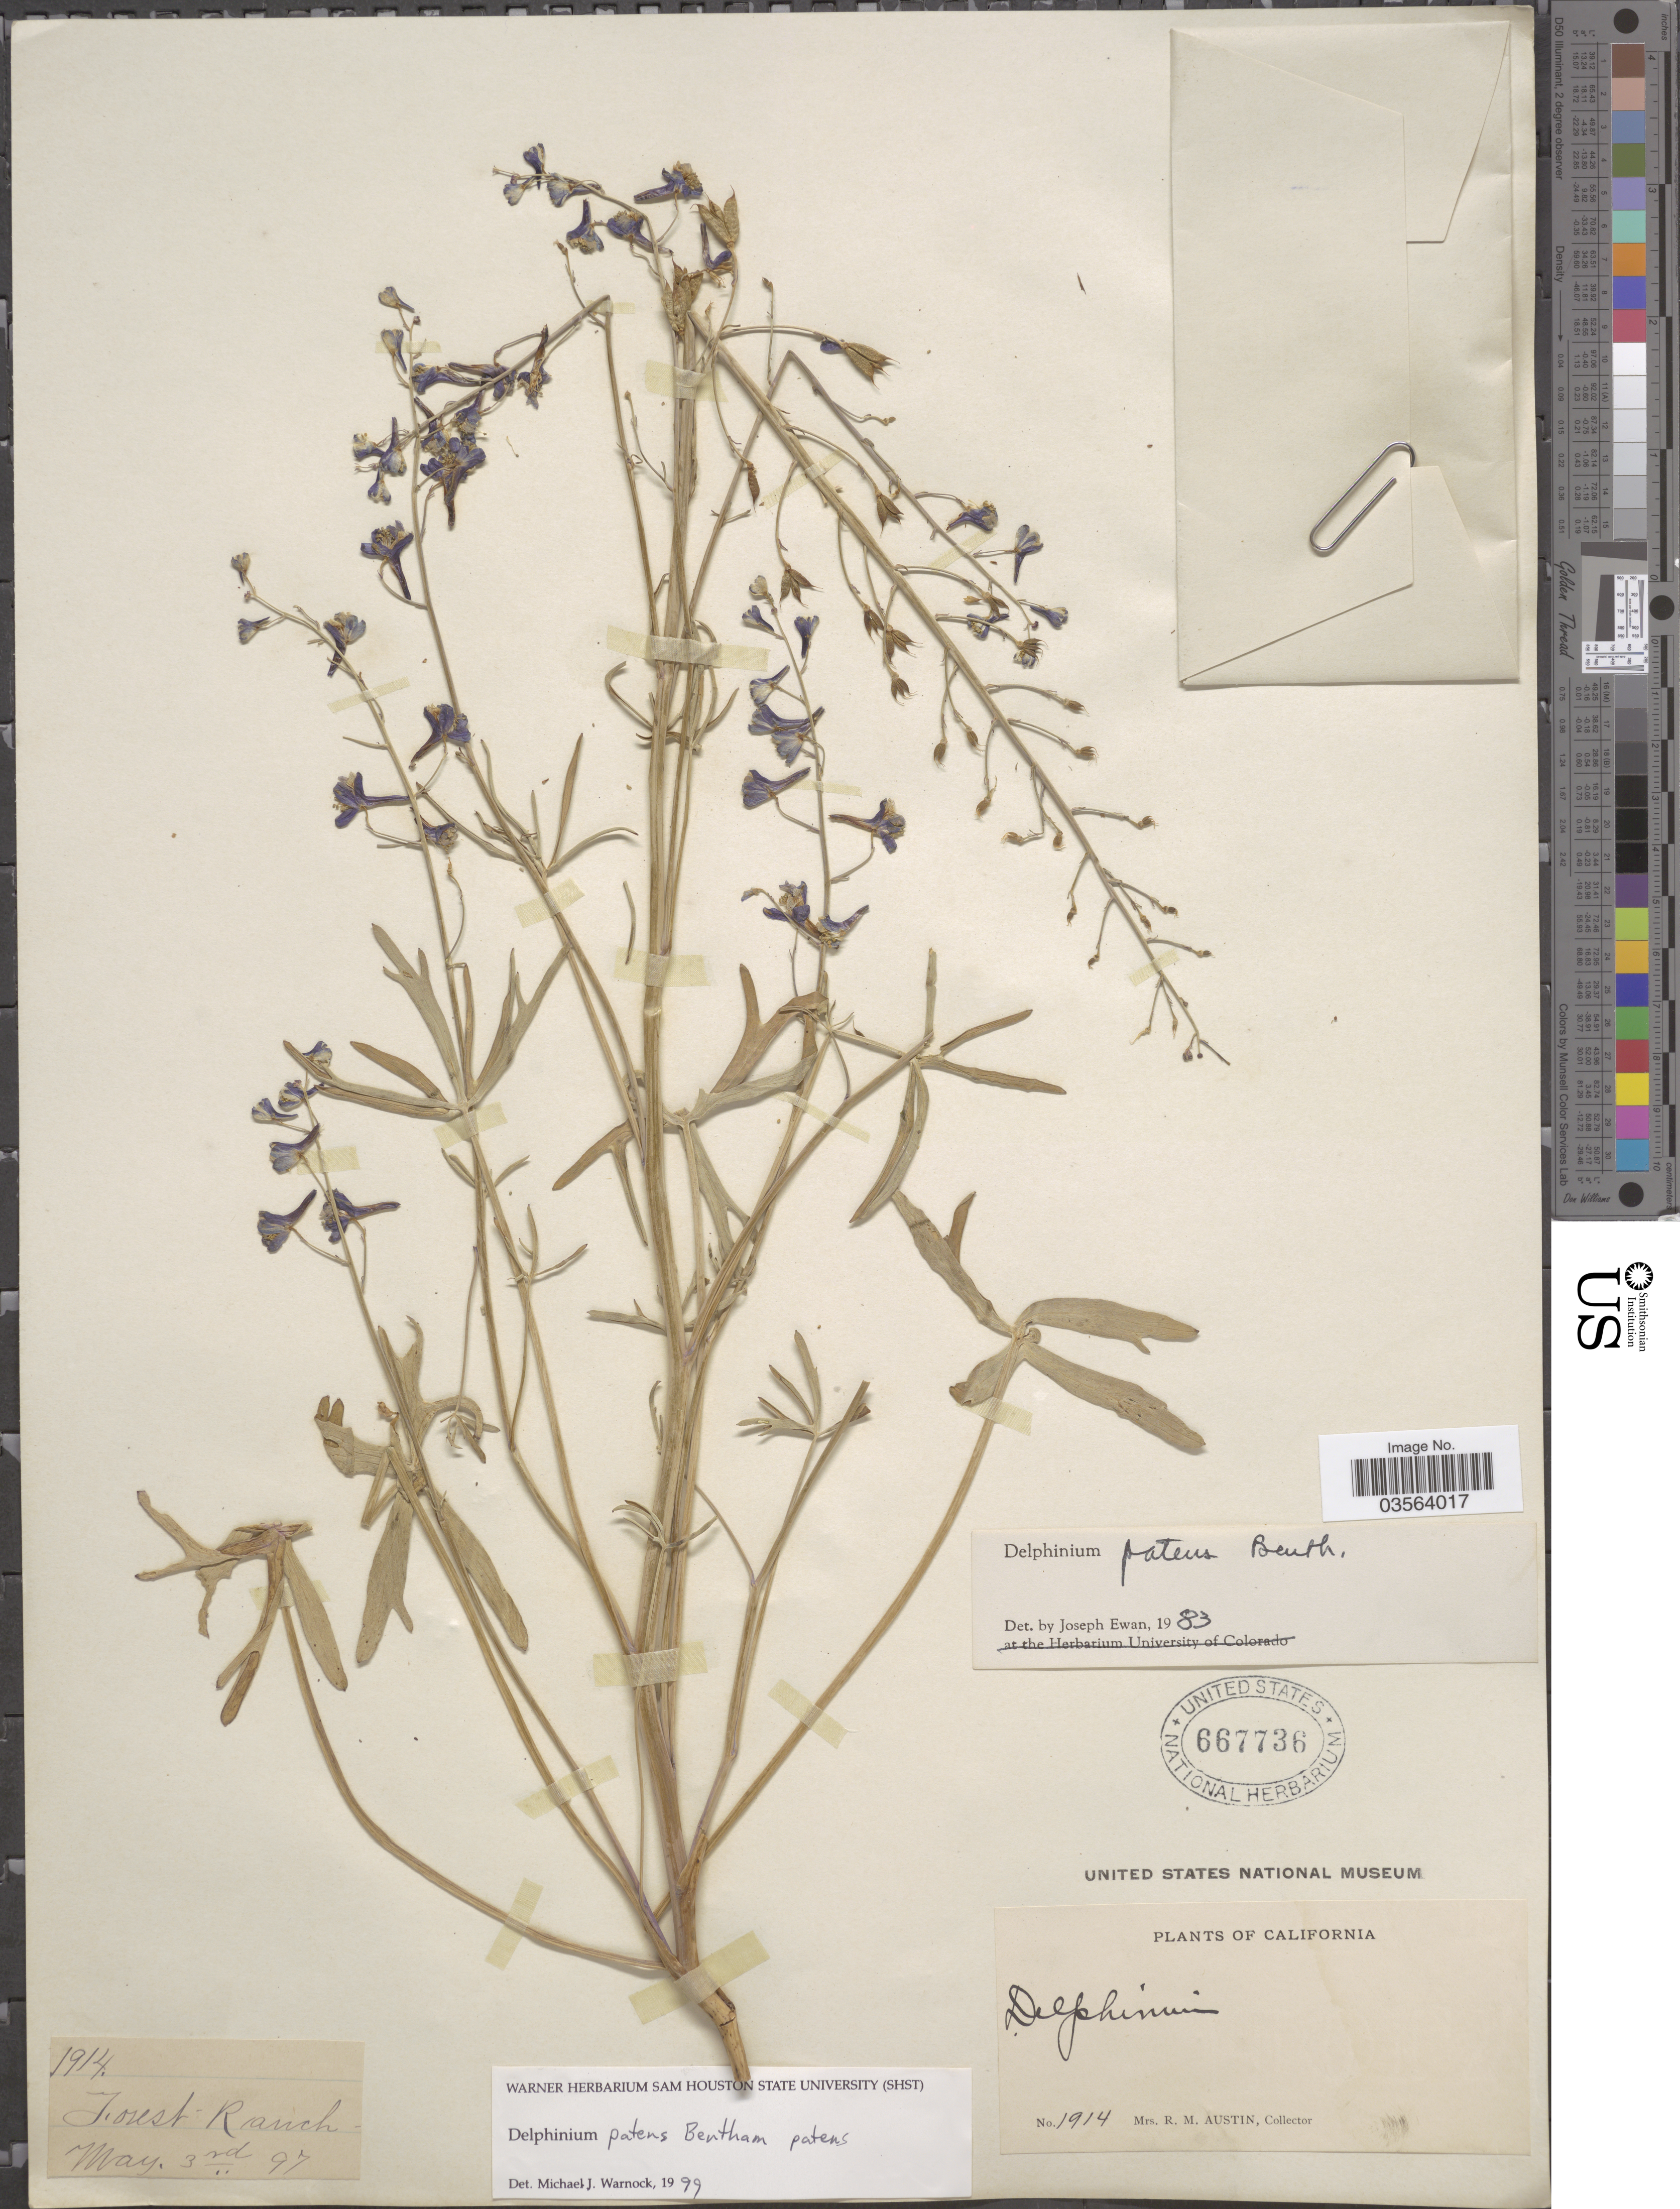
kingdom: Plantae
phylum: Tracheophyta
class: Magnoliopsida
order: Ranunculales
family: Ranunculaceae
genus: Delphinium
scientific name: Delphinium patens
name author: Benth.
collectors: R. Austin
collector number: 1914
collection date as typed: Transcribed d/m/y: 3/5/97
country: United States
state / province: California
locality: Forest Ranch.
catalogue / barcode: US 667736